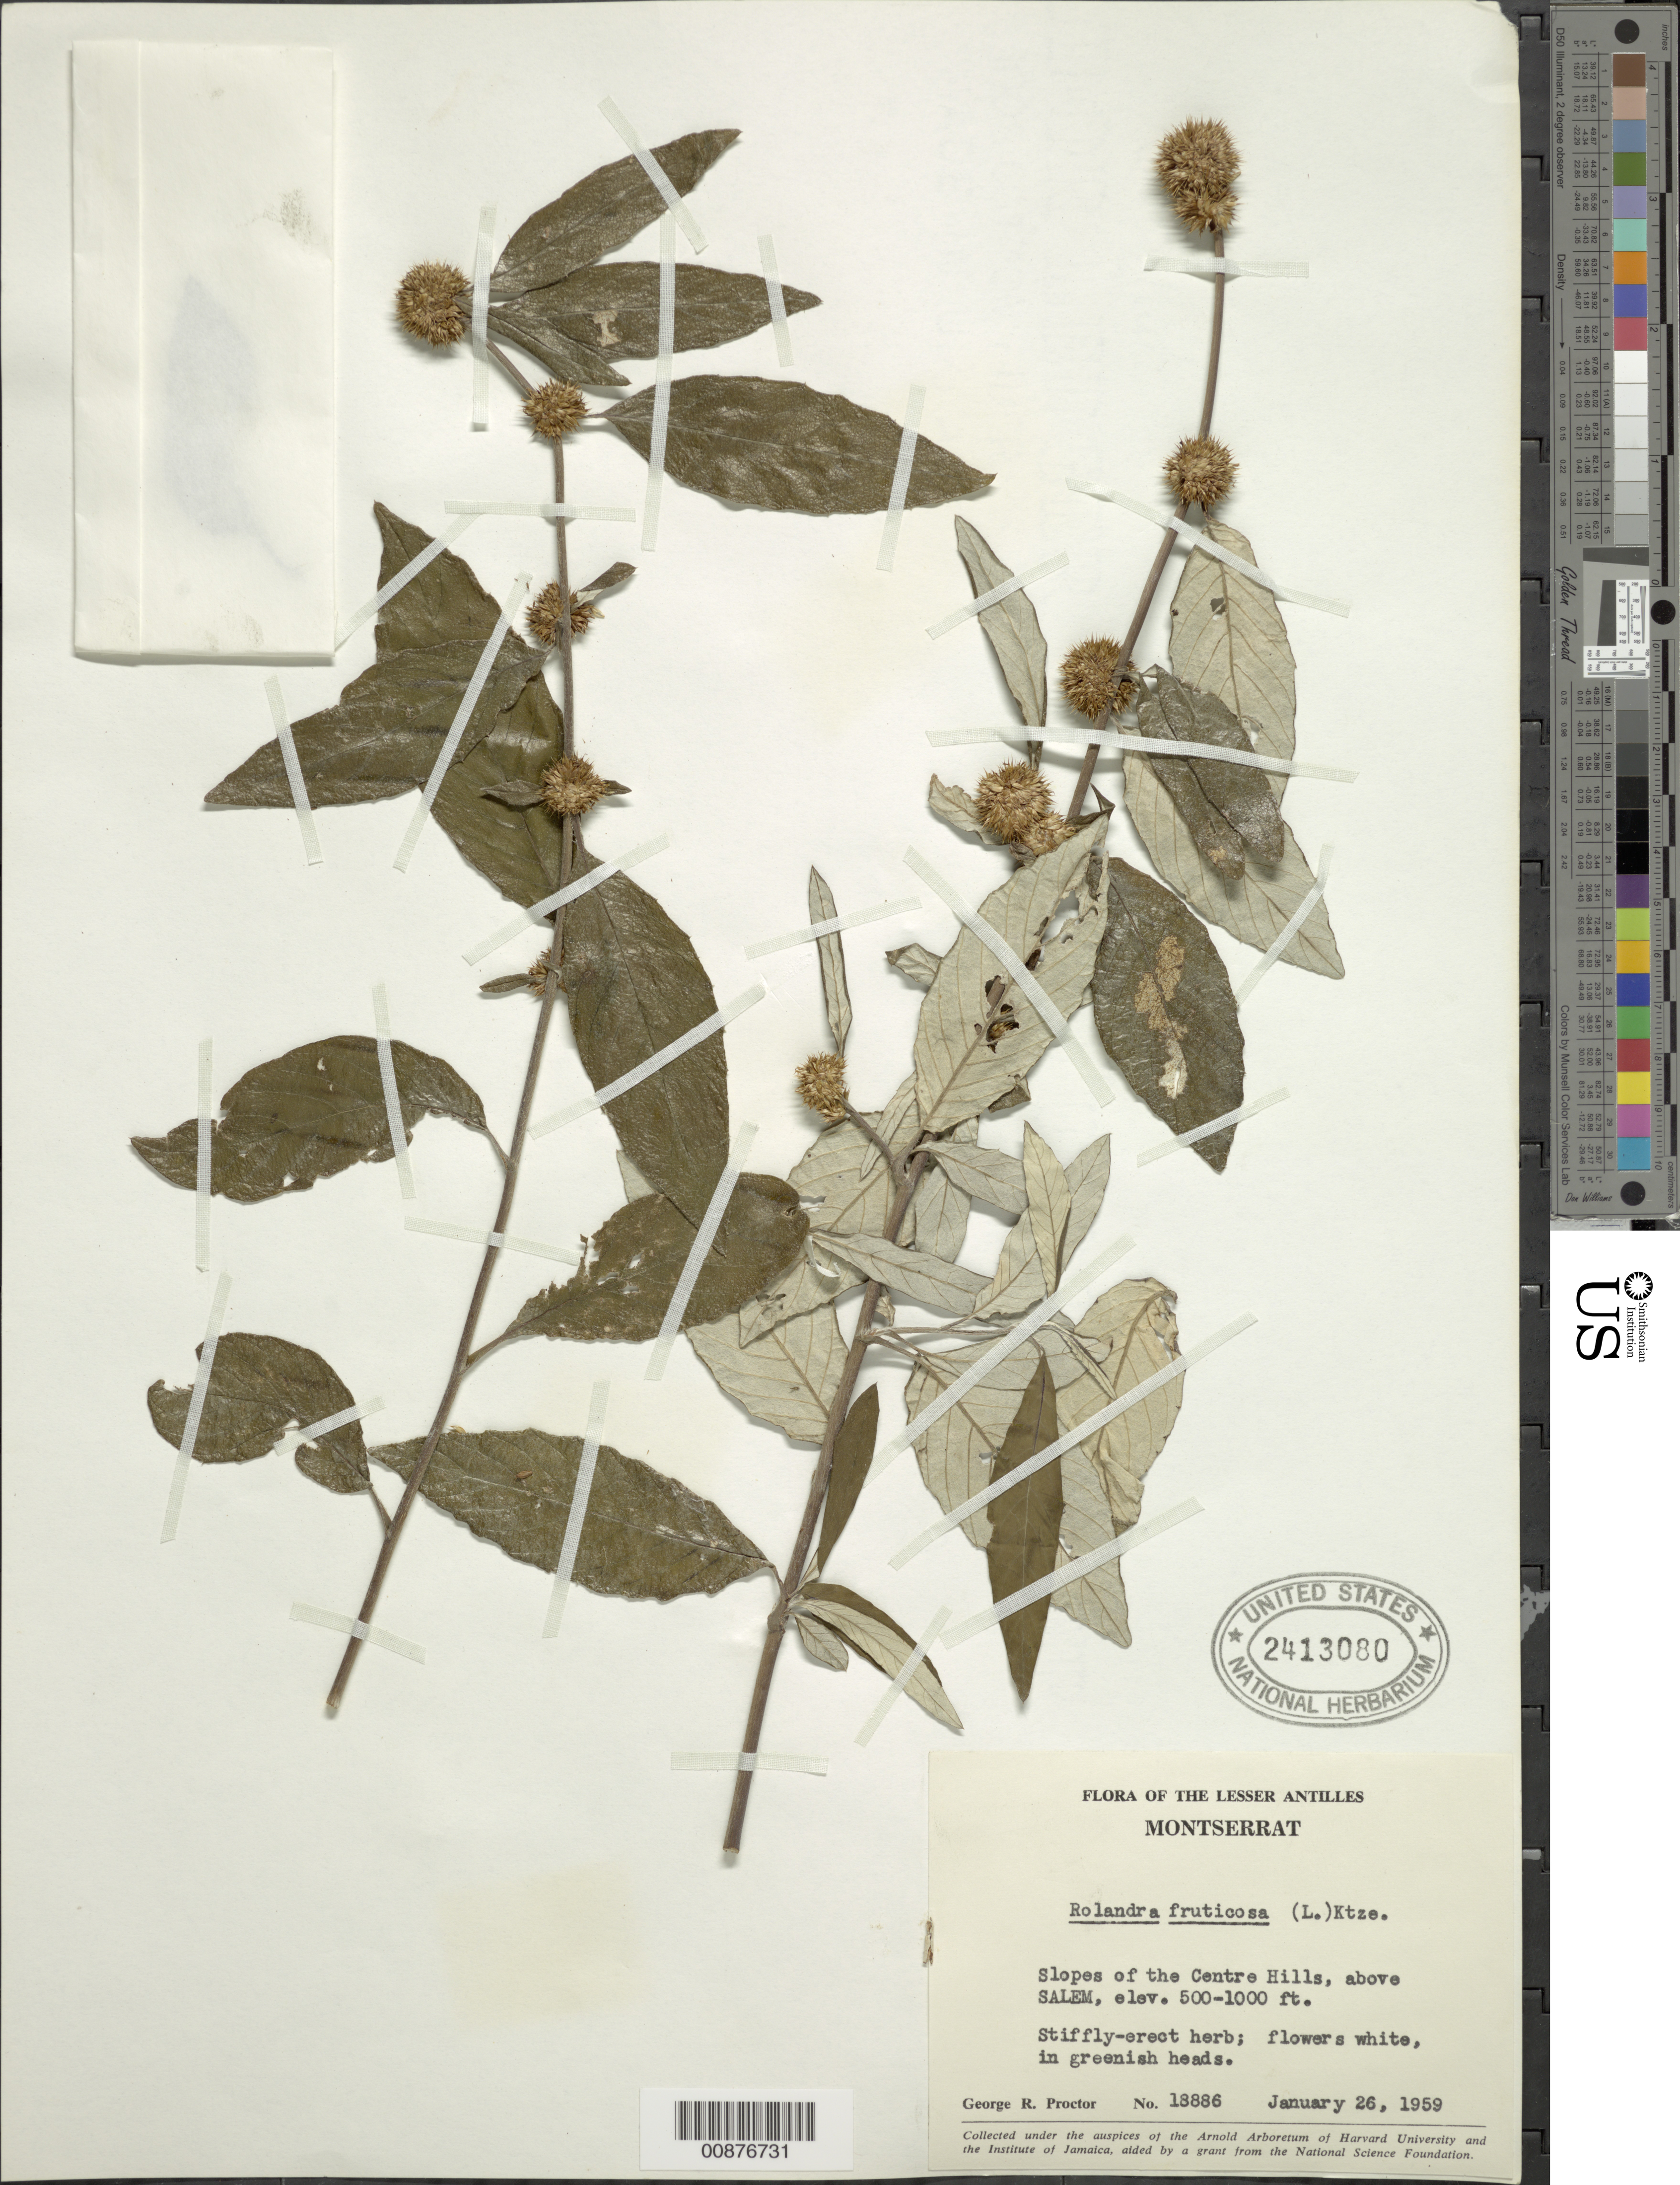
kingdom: Plantae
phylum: Tracheophyta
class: Magnoliopsida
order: Asterales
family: Asteraceae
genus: Rolandra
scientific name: Rolandra fruticosa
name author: (L.) Kuntze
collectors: G. R. Proctor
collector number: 18886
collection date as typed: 26 Jan 1959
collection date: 1959-01-26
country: Montserrat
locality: Centre Hills, above Salem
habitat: Hill slopes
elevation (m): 152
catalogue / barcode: US 2413080